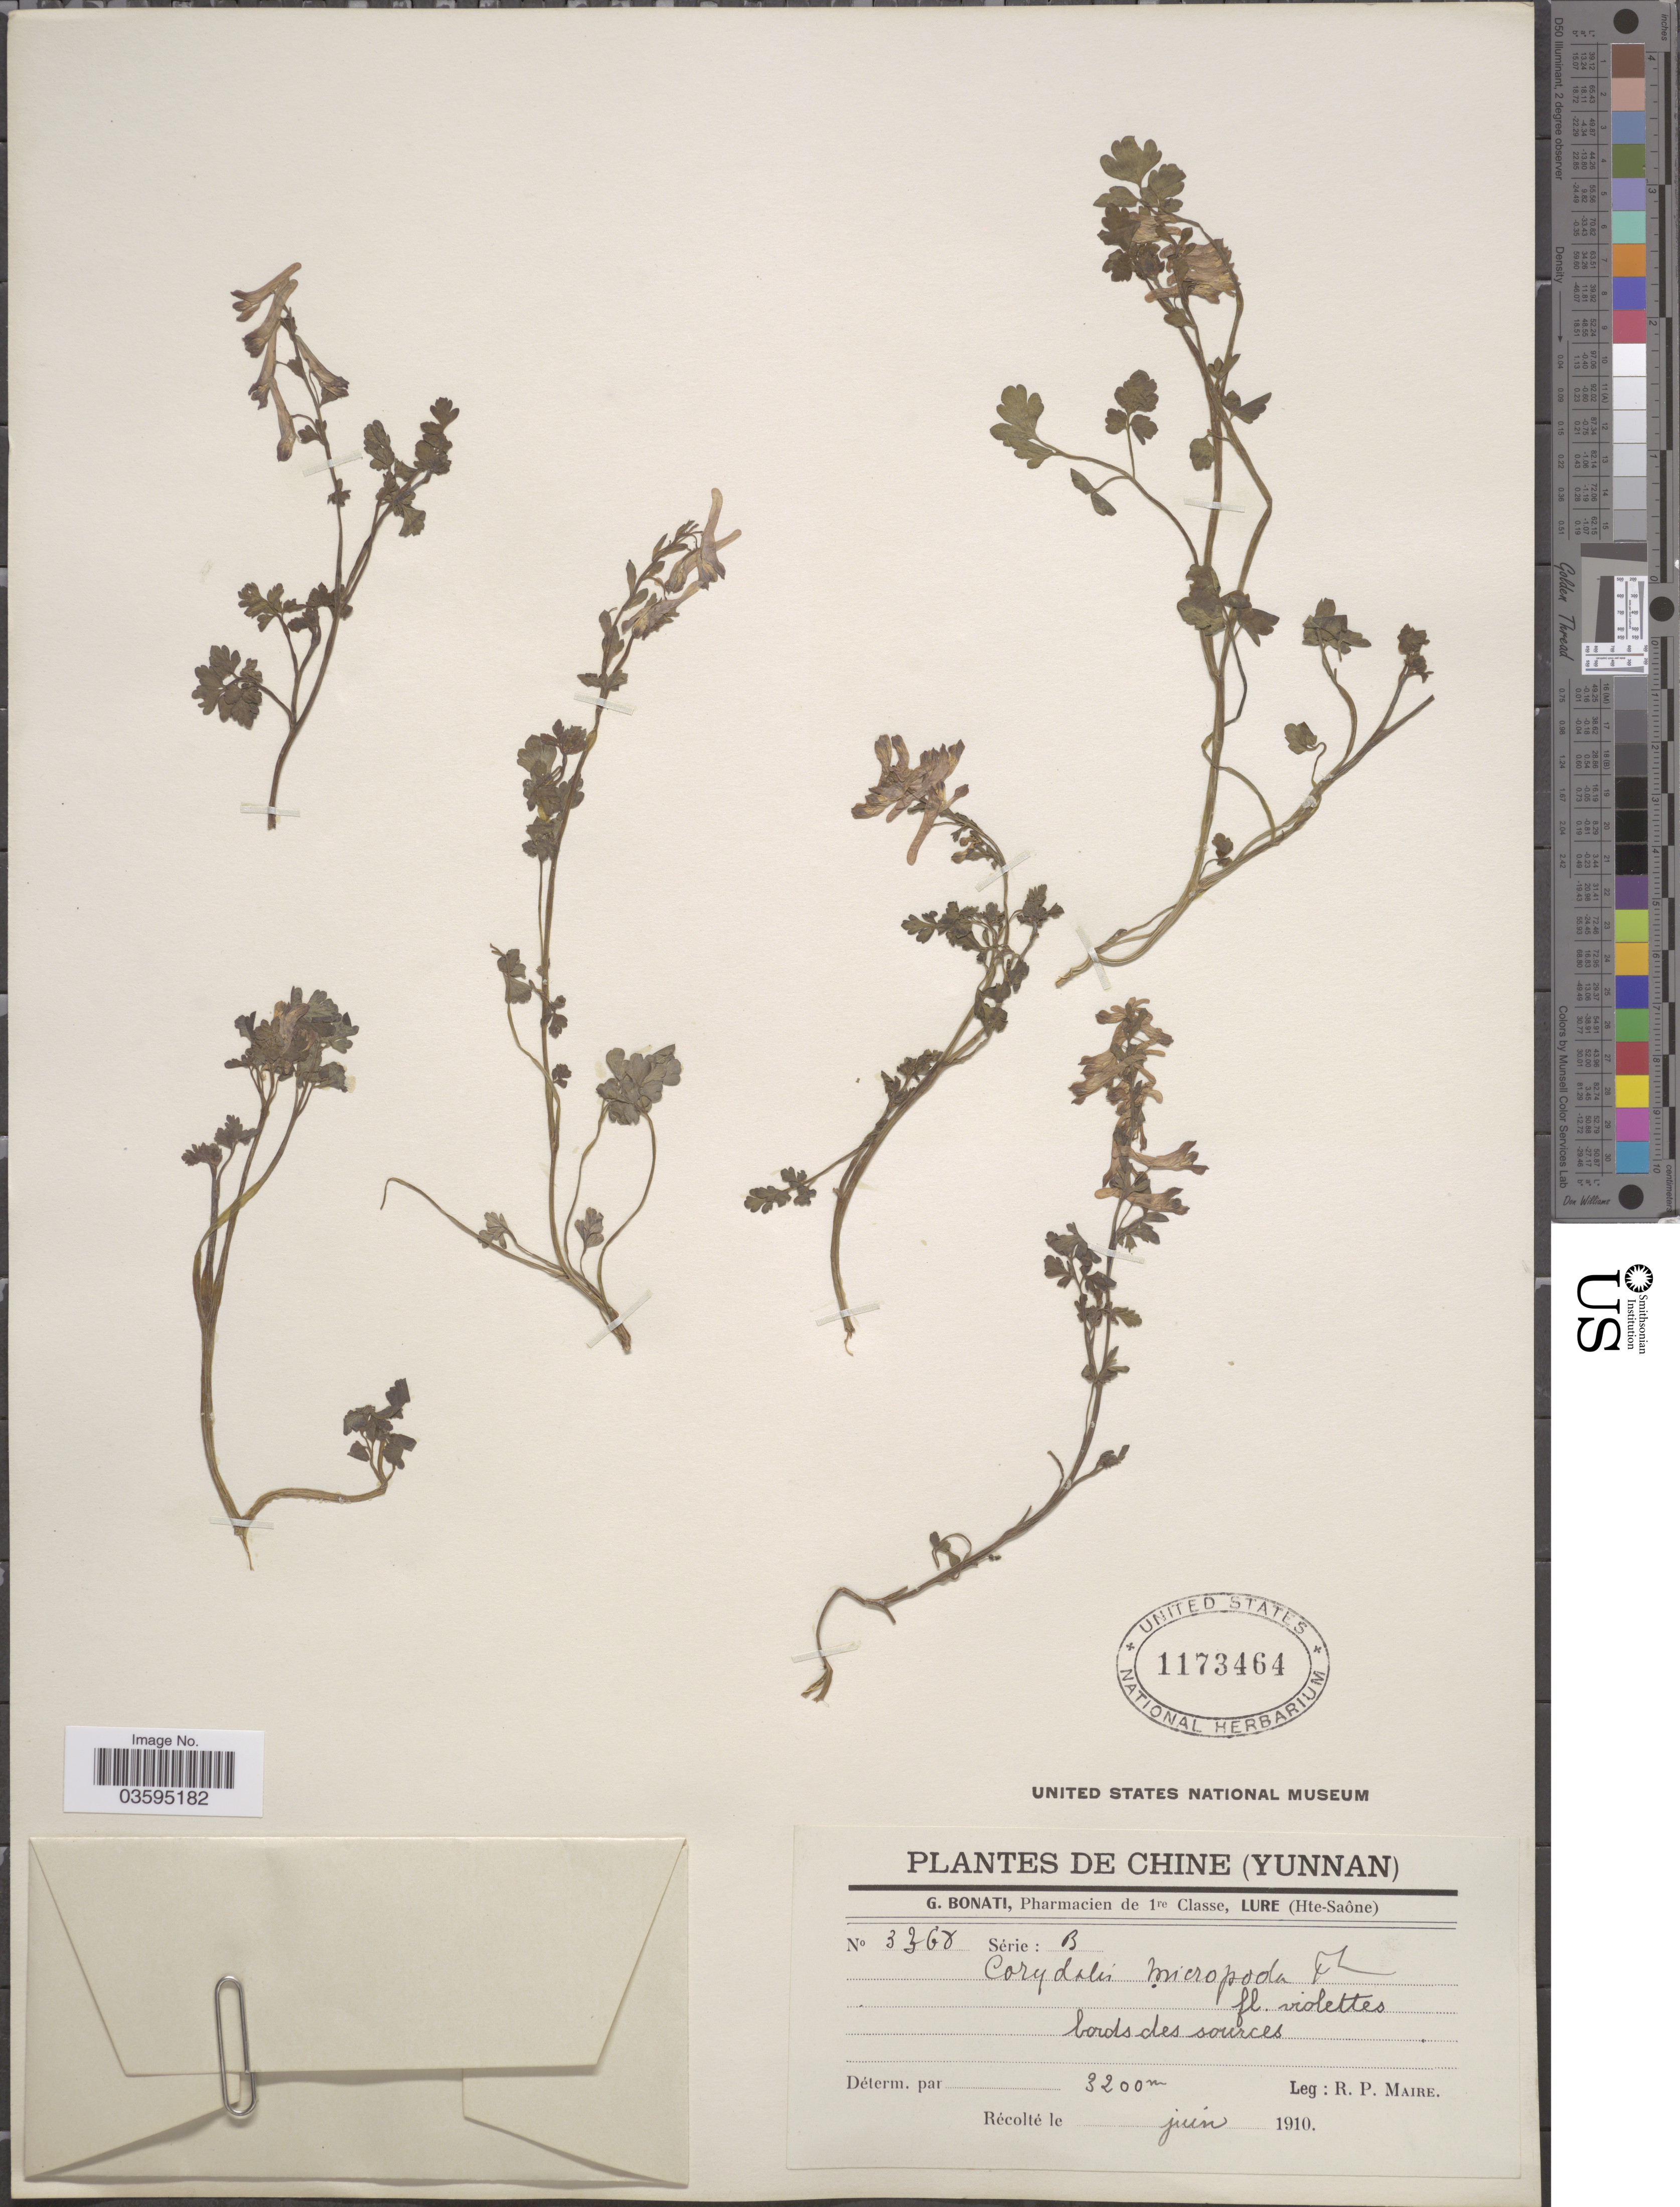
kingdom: Plantae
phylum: Tracheophyta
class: Magnoliopsida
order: Ranunculales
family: Papaveraceae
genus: Corydalis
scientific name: Corydalis micropoda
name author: Franch.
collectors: R.-P. Maire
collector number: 3368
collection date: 1910-06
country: China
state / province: Yunnan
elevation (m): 3200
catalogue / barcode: US 1173464